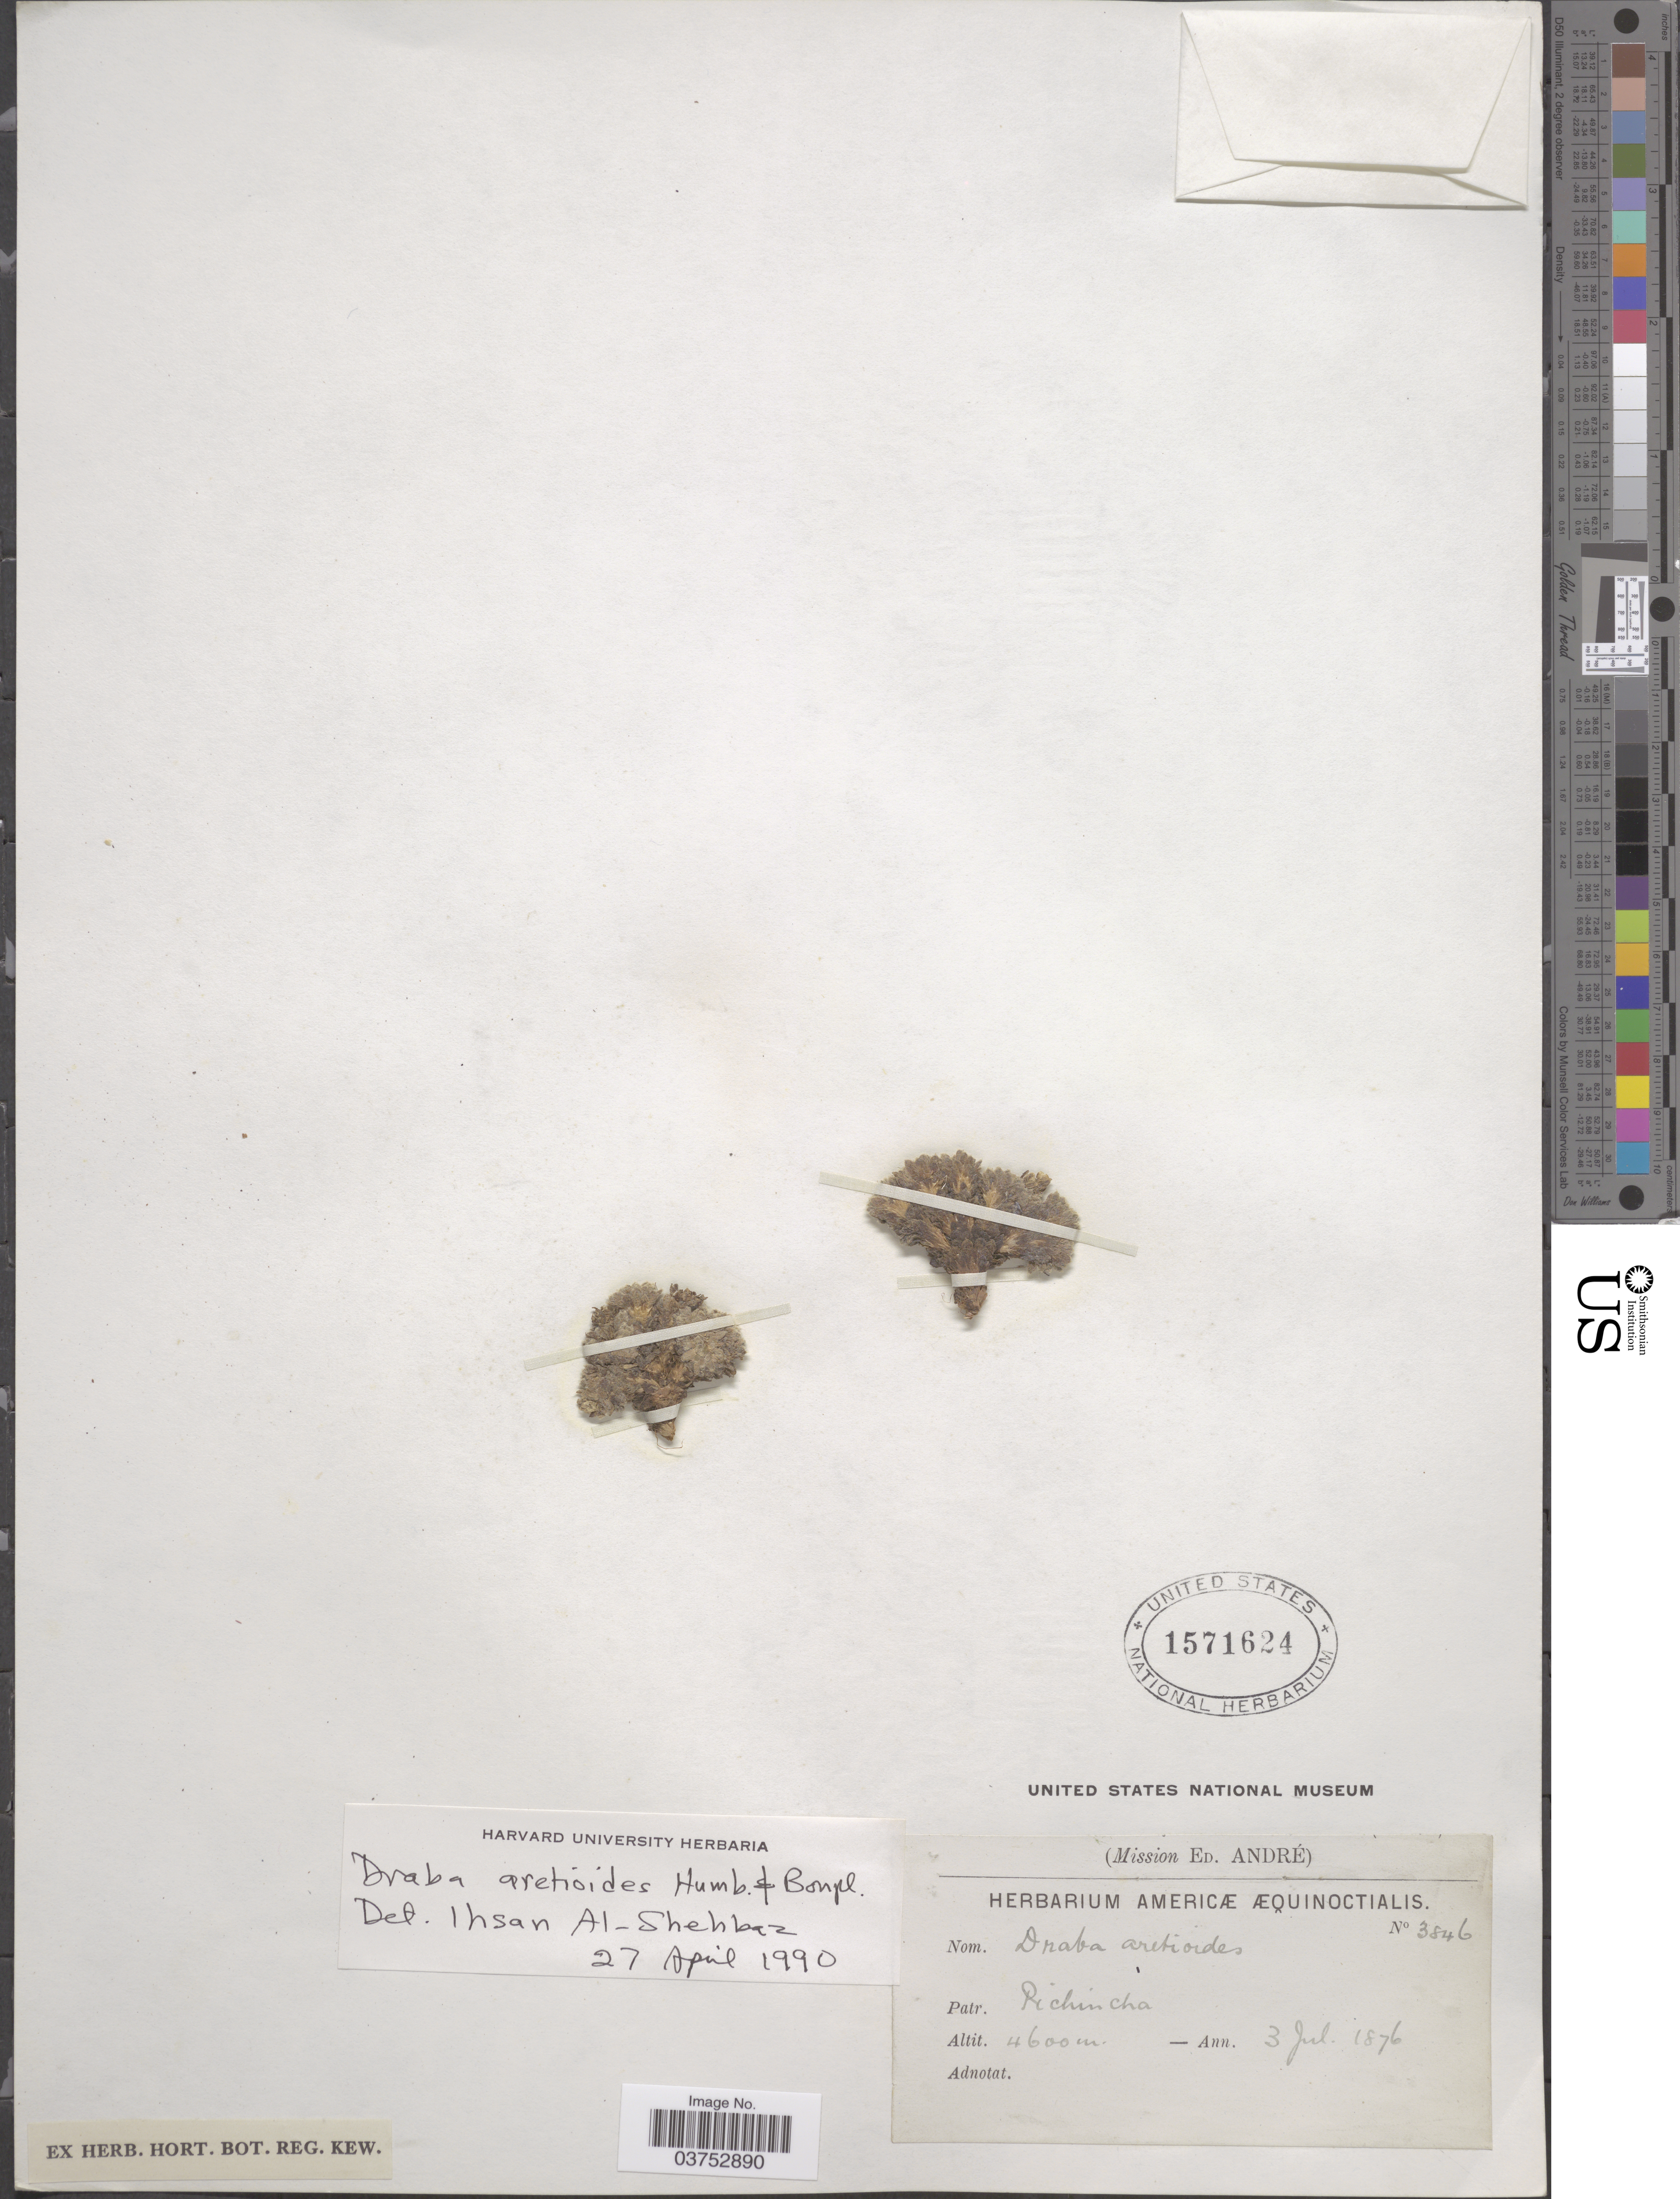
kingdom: Plantae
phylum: Tracheophyta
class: Magnoliopsida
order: Brassicales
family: Brassicaceae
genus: Draba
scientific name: Draba aretioides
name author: (A. Gray) Humb. & Bonpl.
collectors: E. Andre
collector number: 3846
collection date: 1876-07-03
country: Ecuador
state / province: Pichincha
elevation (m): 4600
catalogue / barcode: US 1571624